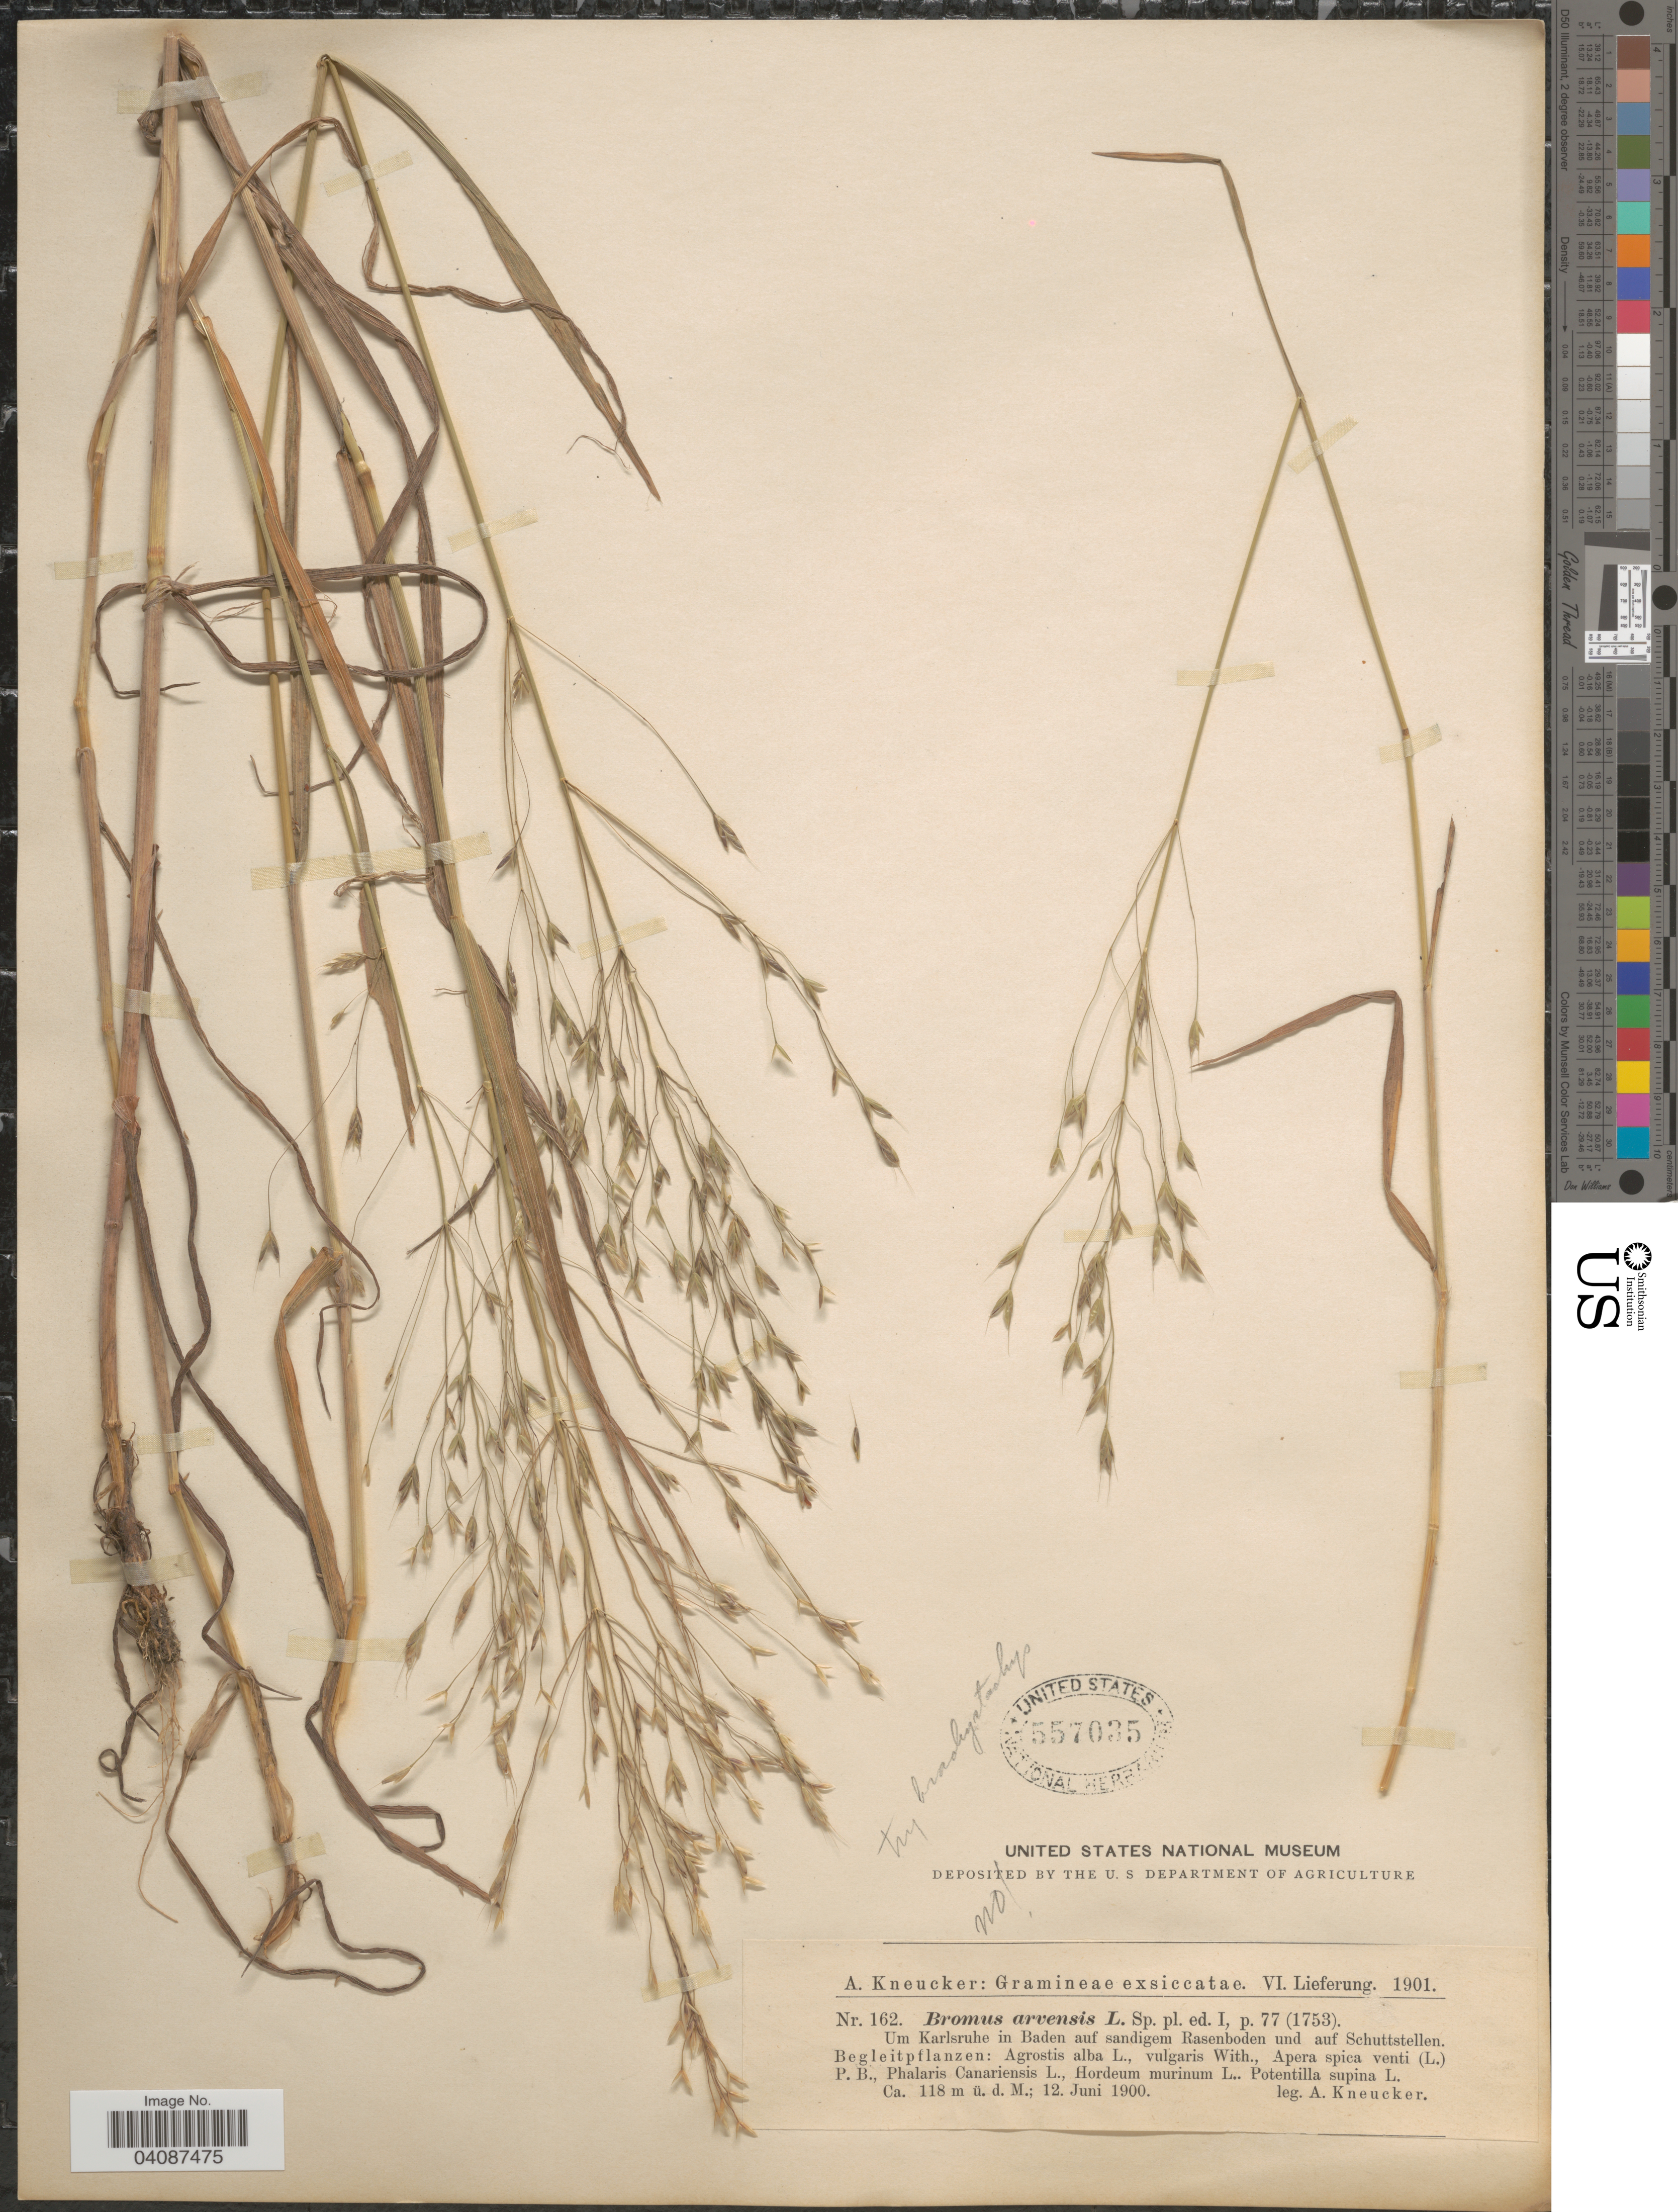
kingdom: Plantae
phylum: Tracheophyta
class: Liliopsida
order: Poales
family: Poaceae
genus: Bromus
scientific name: Bromus arvensis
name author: L.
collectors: A. Kneucker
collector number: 162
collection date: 1900-06-12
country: Germany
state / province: Baden-Württemberg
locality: Um Karlsruhe in Baden auf sandigen Rasenboden und auf Schuttstellen.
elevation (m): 118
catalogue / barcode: US 557035